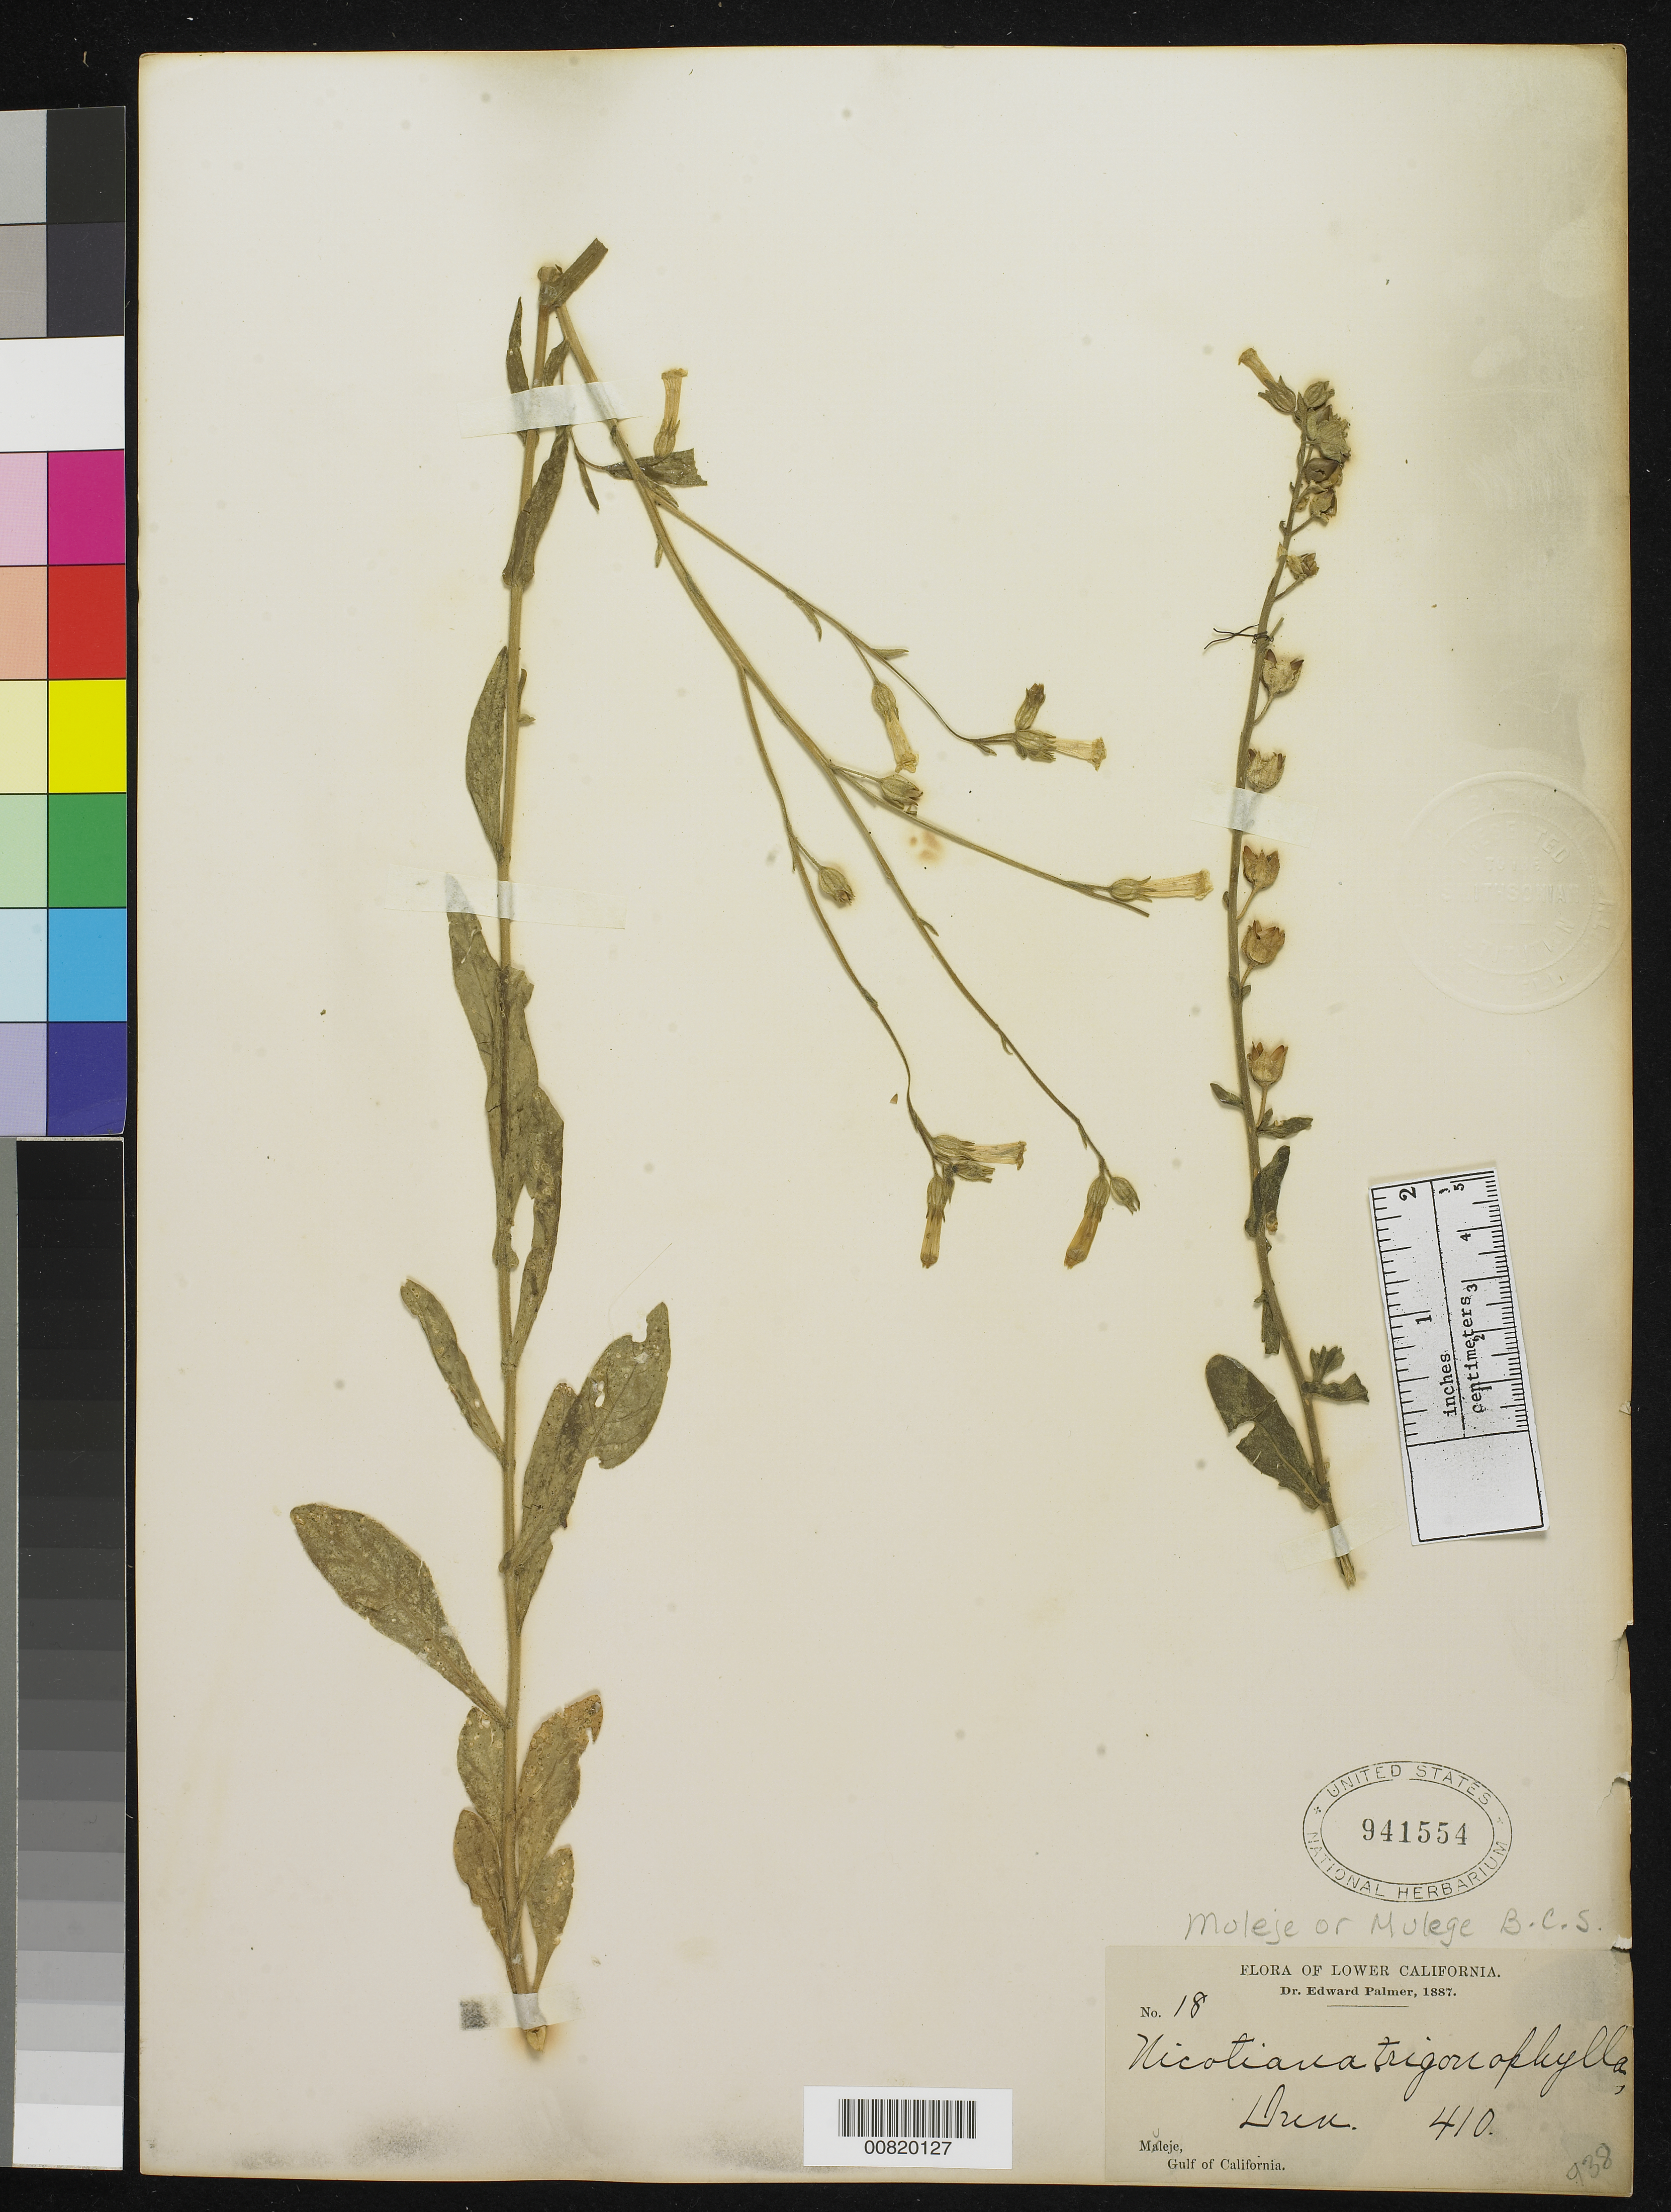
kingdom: Plantae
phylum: Tracheophyta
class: Magnoliopsida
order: Solanales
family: Solanaceae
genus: Nicotiana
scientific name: Nicotiana trigonophylla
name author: Dunal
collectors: E. Palmer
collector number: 18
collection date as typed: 1887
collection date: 1887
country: Mexico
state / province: Baja California Sur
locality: Muleje, Baja California Sur.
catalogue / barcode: US 941554